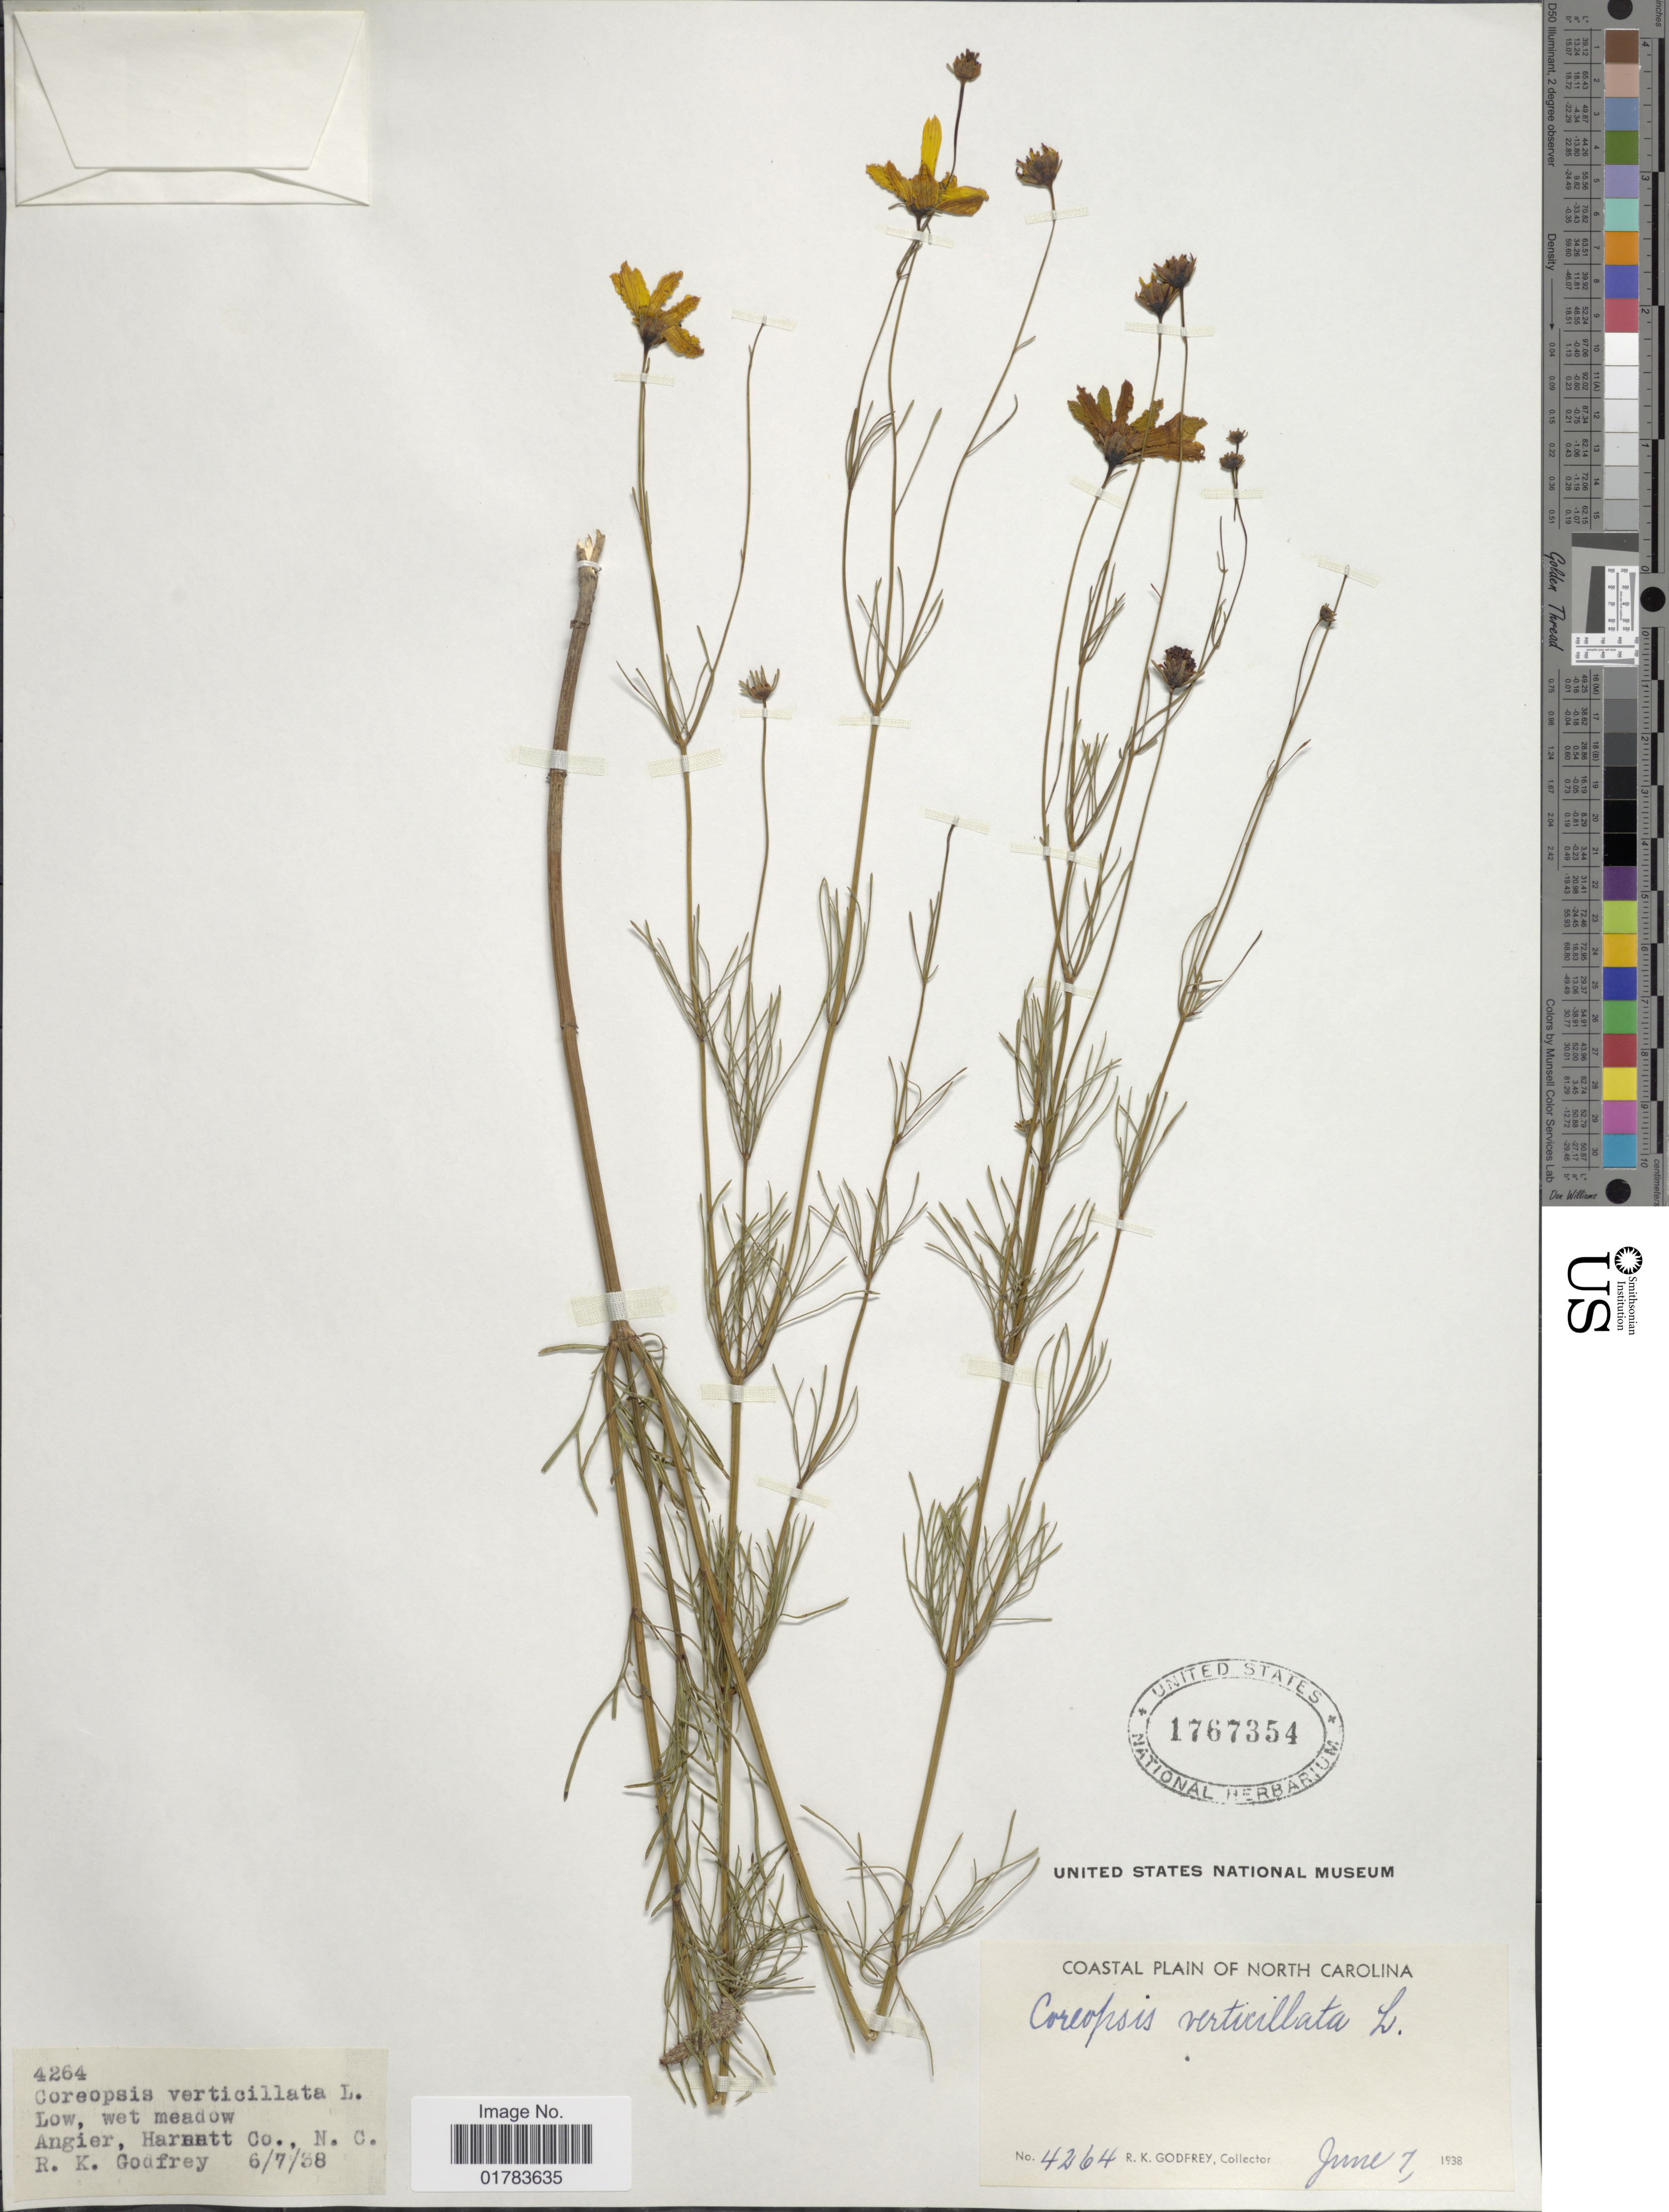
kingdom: Plantae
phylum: Tracheophyta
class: Magnoliopsida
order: Asterales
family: Asteraceae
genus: Coreopsis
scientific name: Coreopsis verticillata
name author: L.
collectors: R. K. Godfrey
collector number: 4264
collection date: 1938-06-07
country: United States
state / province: North Carolina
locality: Angier, Harnett Co. , N.C.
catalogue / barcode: US 1767354